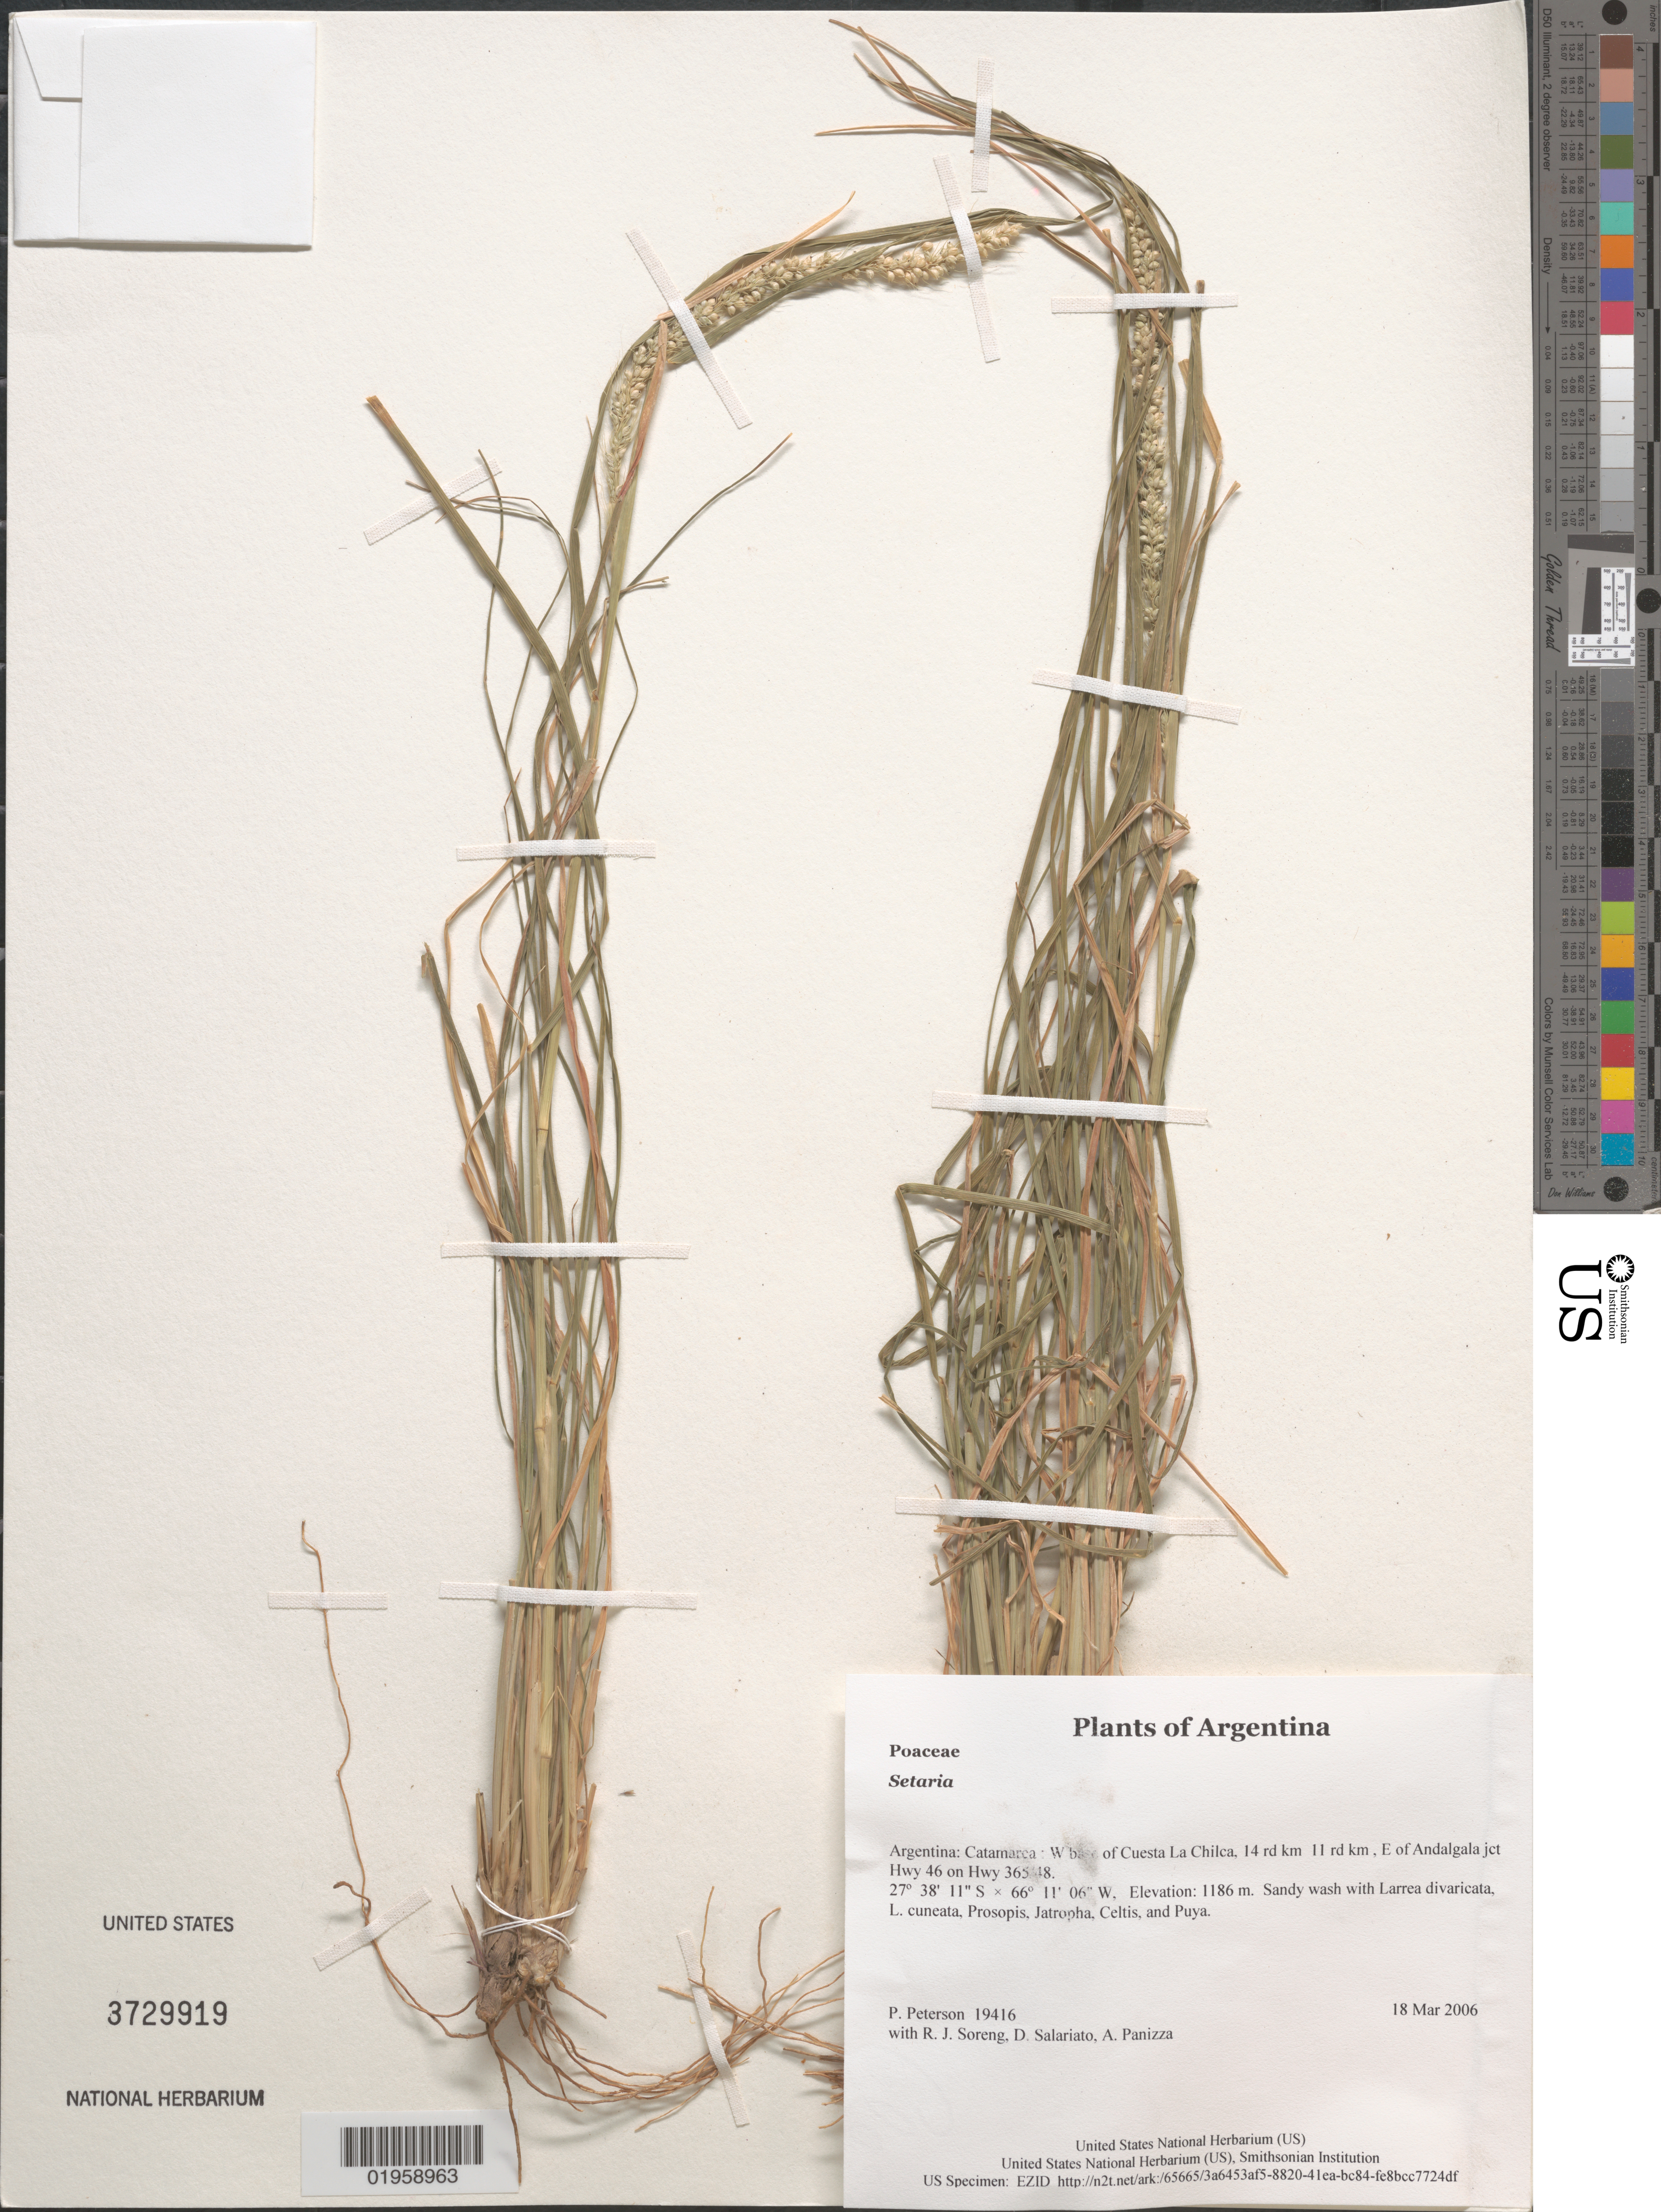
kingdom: Plantae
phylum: Tracheophyta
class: Liliopsida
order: Poales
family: Poaceae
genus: Setaria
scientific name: Setaria sp.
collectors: P. M. Peterson, R. J. Soreng, D. Salariato & A. Panizza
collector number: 19416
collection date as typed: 18 Mar 2006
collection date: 2006-03-18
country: Argentina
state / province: Catamarca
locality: W base of Cuesta La Chilca, 14 rd km 11 rd km , E of Andalgala jct Hwy 46 on Hwy 365/48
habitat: Sandy wash with Larrea divaricata, L. cuneata, Prosopis, Jatropha, Celtis, and Puya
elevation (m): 1186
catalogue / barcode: US 3729919